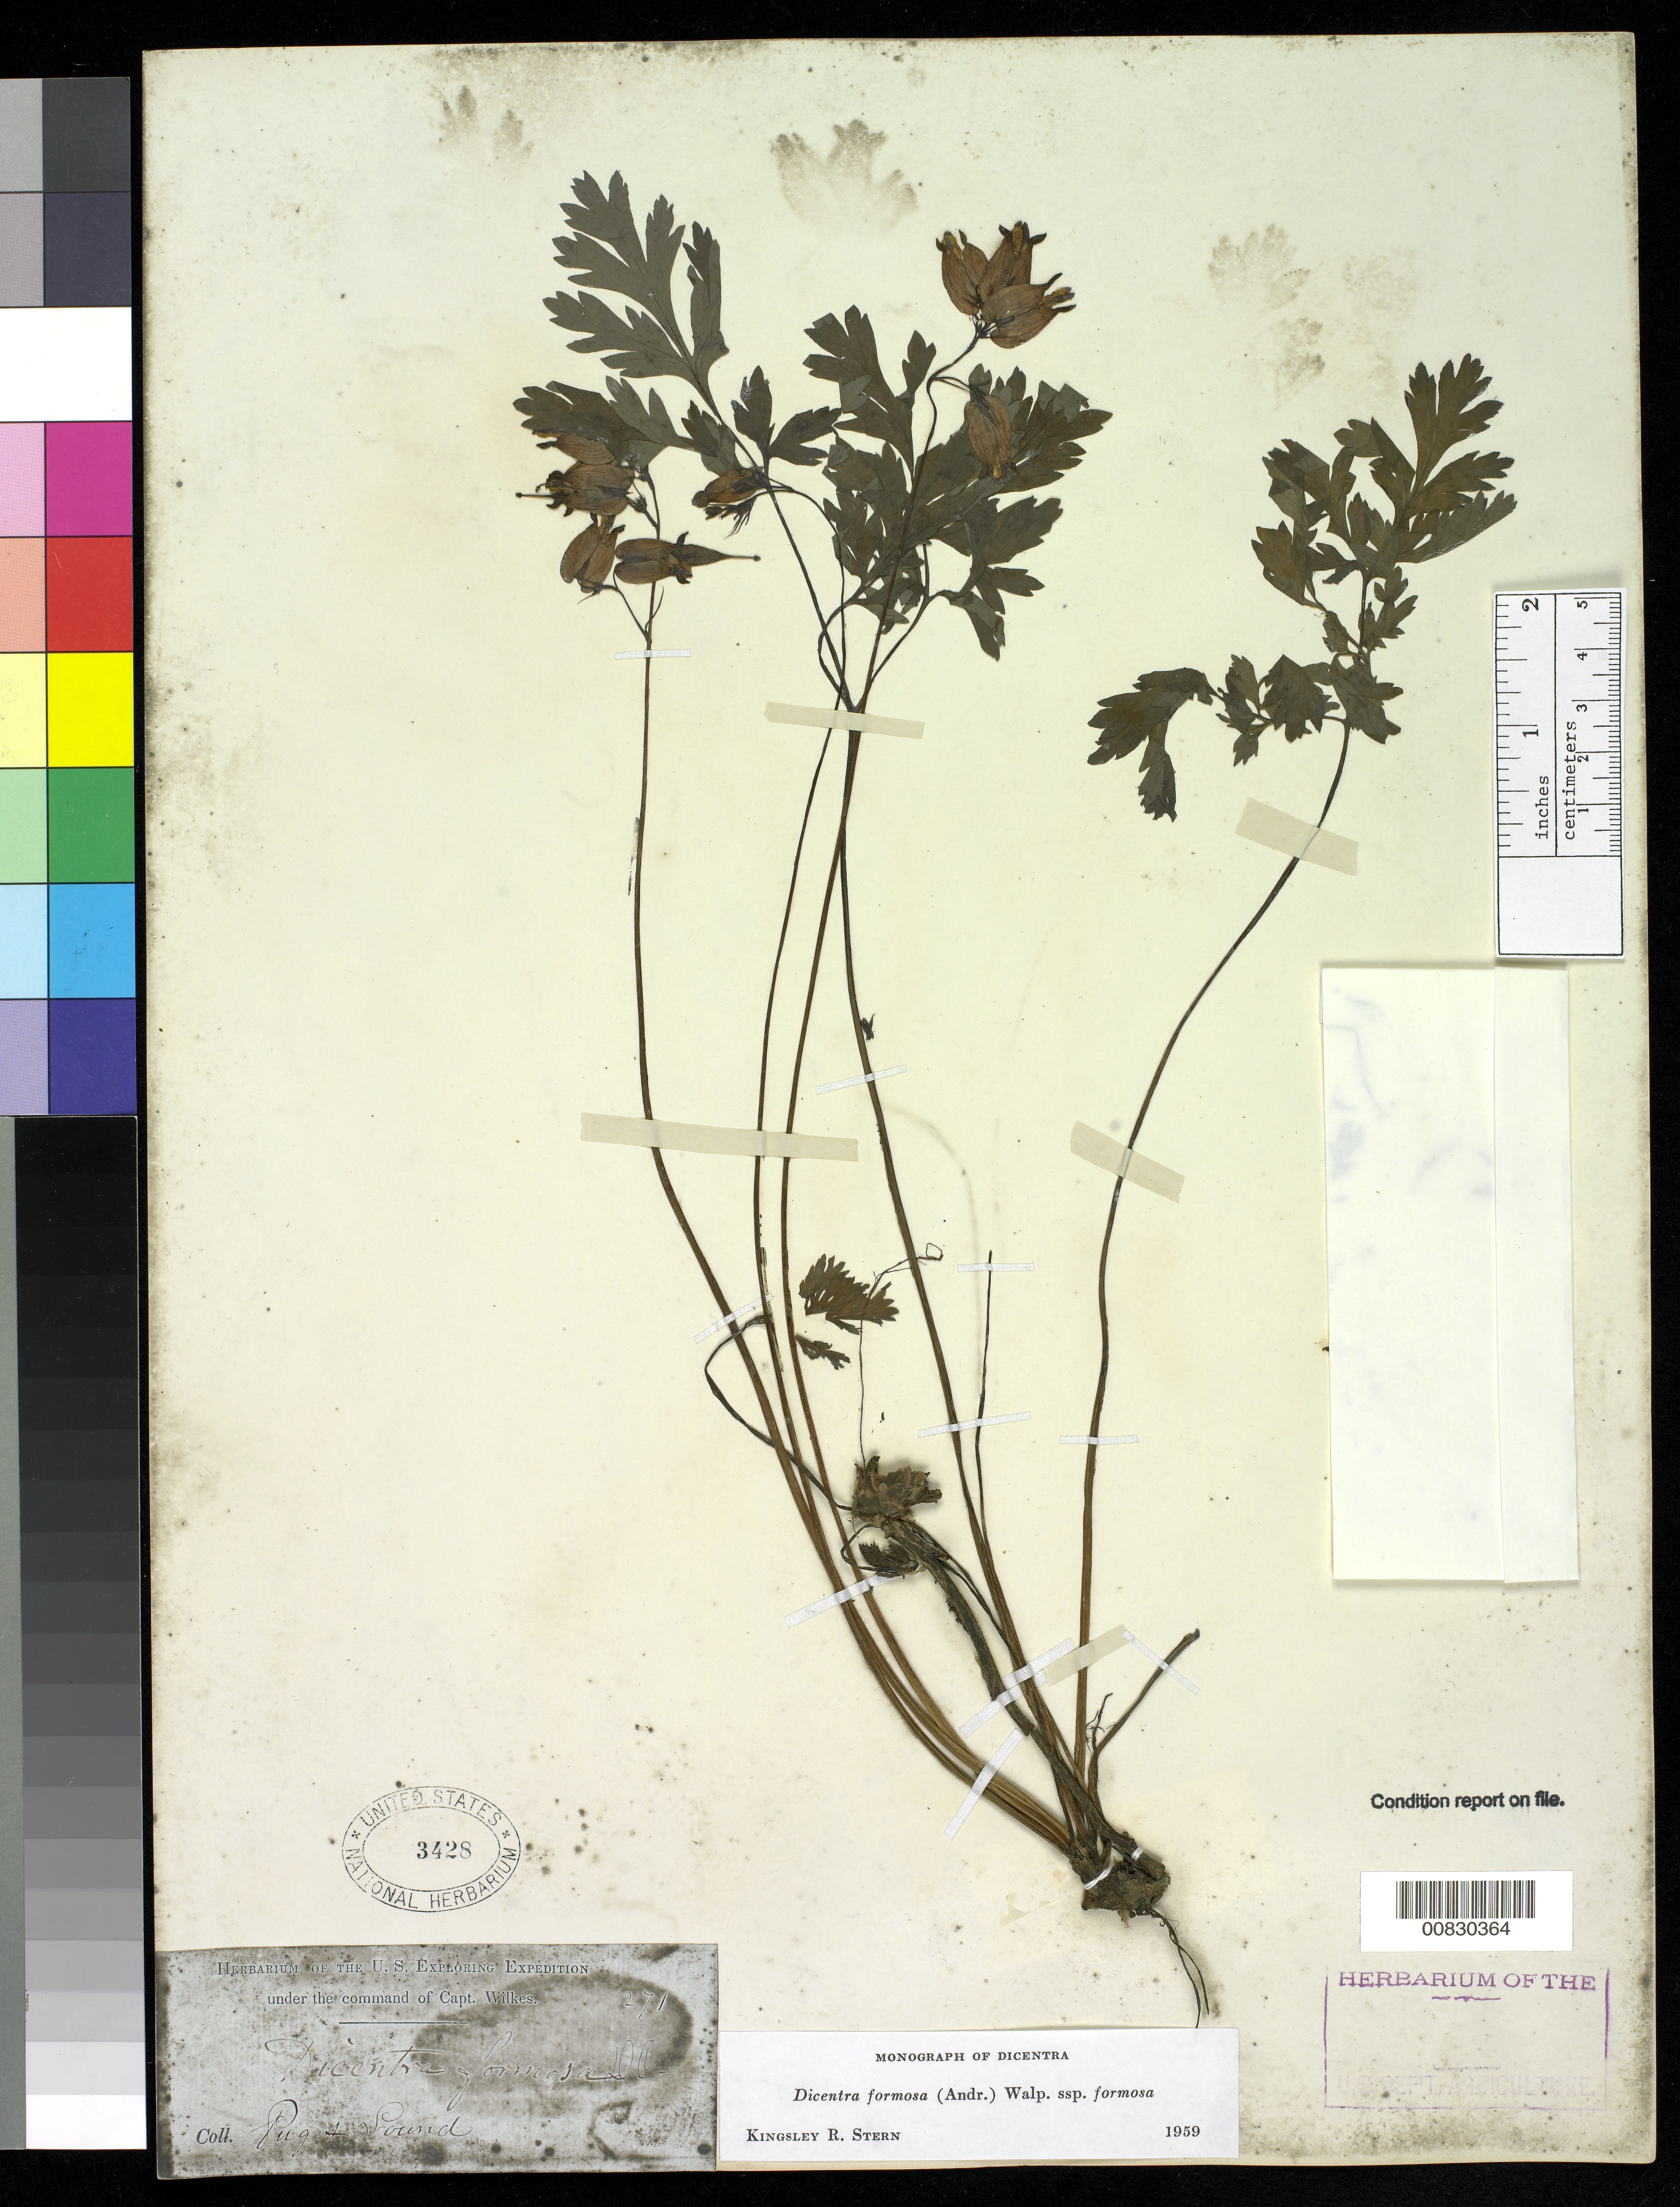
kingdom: Plantae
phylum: Tracheophyta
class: Magnoliopsida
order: Ranunculales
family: Papaveraceae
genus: Dicentra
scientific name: Dicentra formosa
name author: (Haw.) Walp.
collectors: Wilkes Explor. Exped.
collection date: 1838/1842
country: United States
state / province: Washington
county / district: King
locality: Puget Sound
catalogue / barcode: US 3428